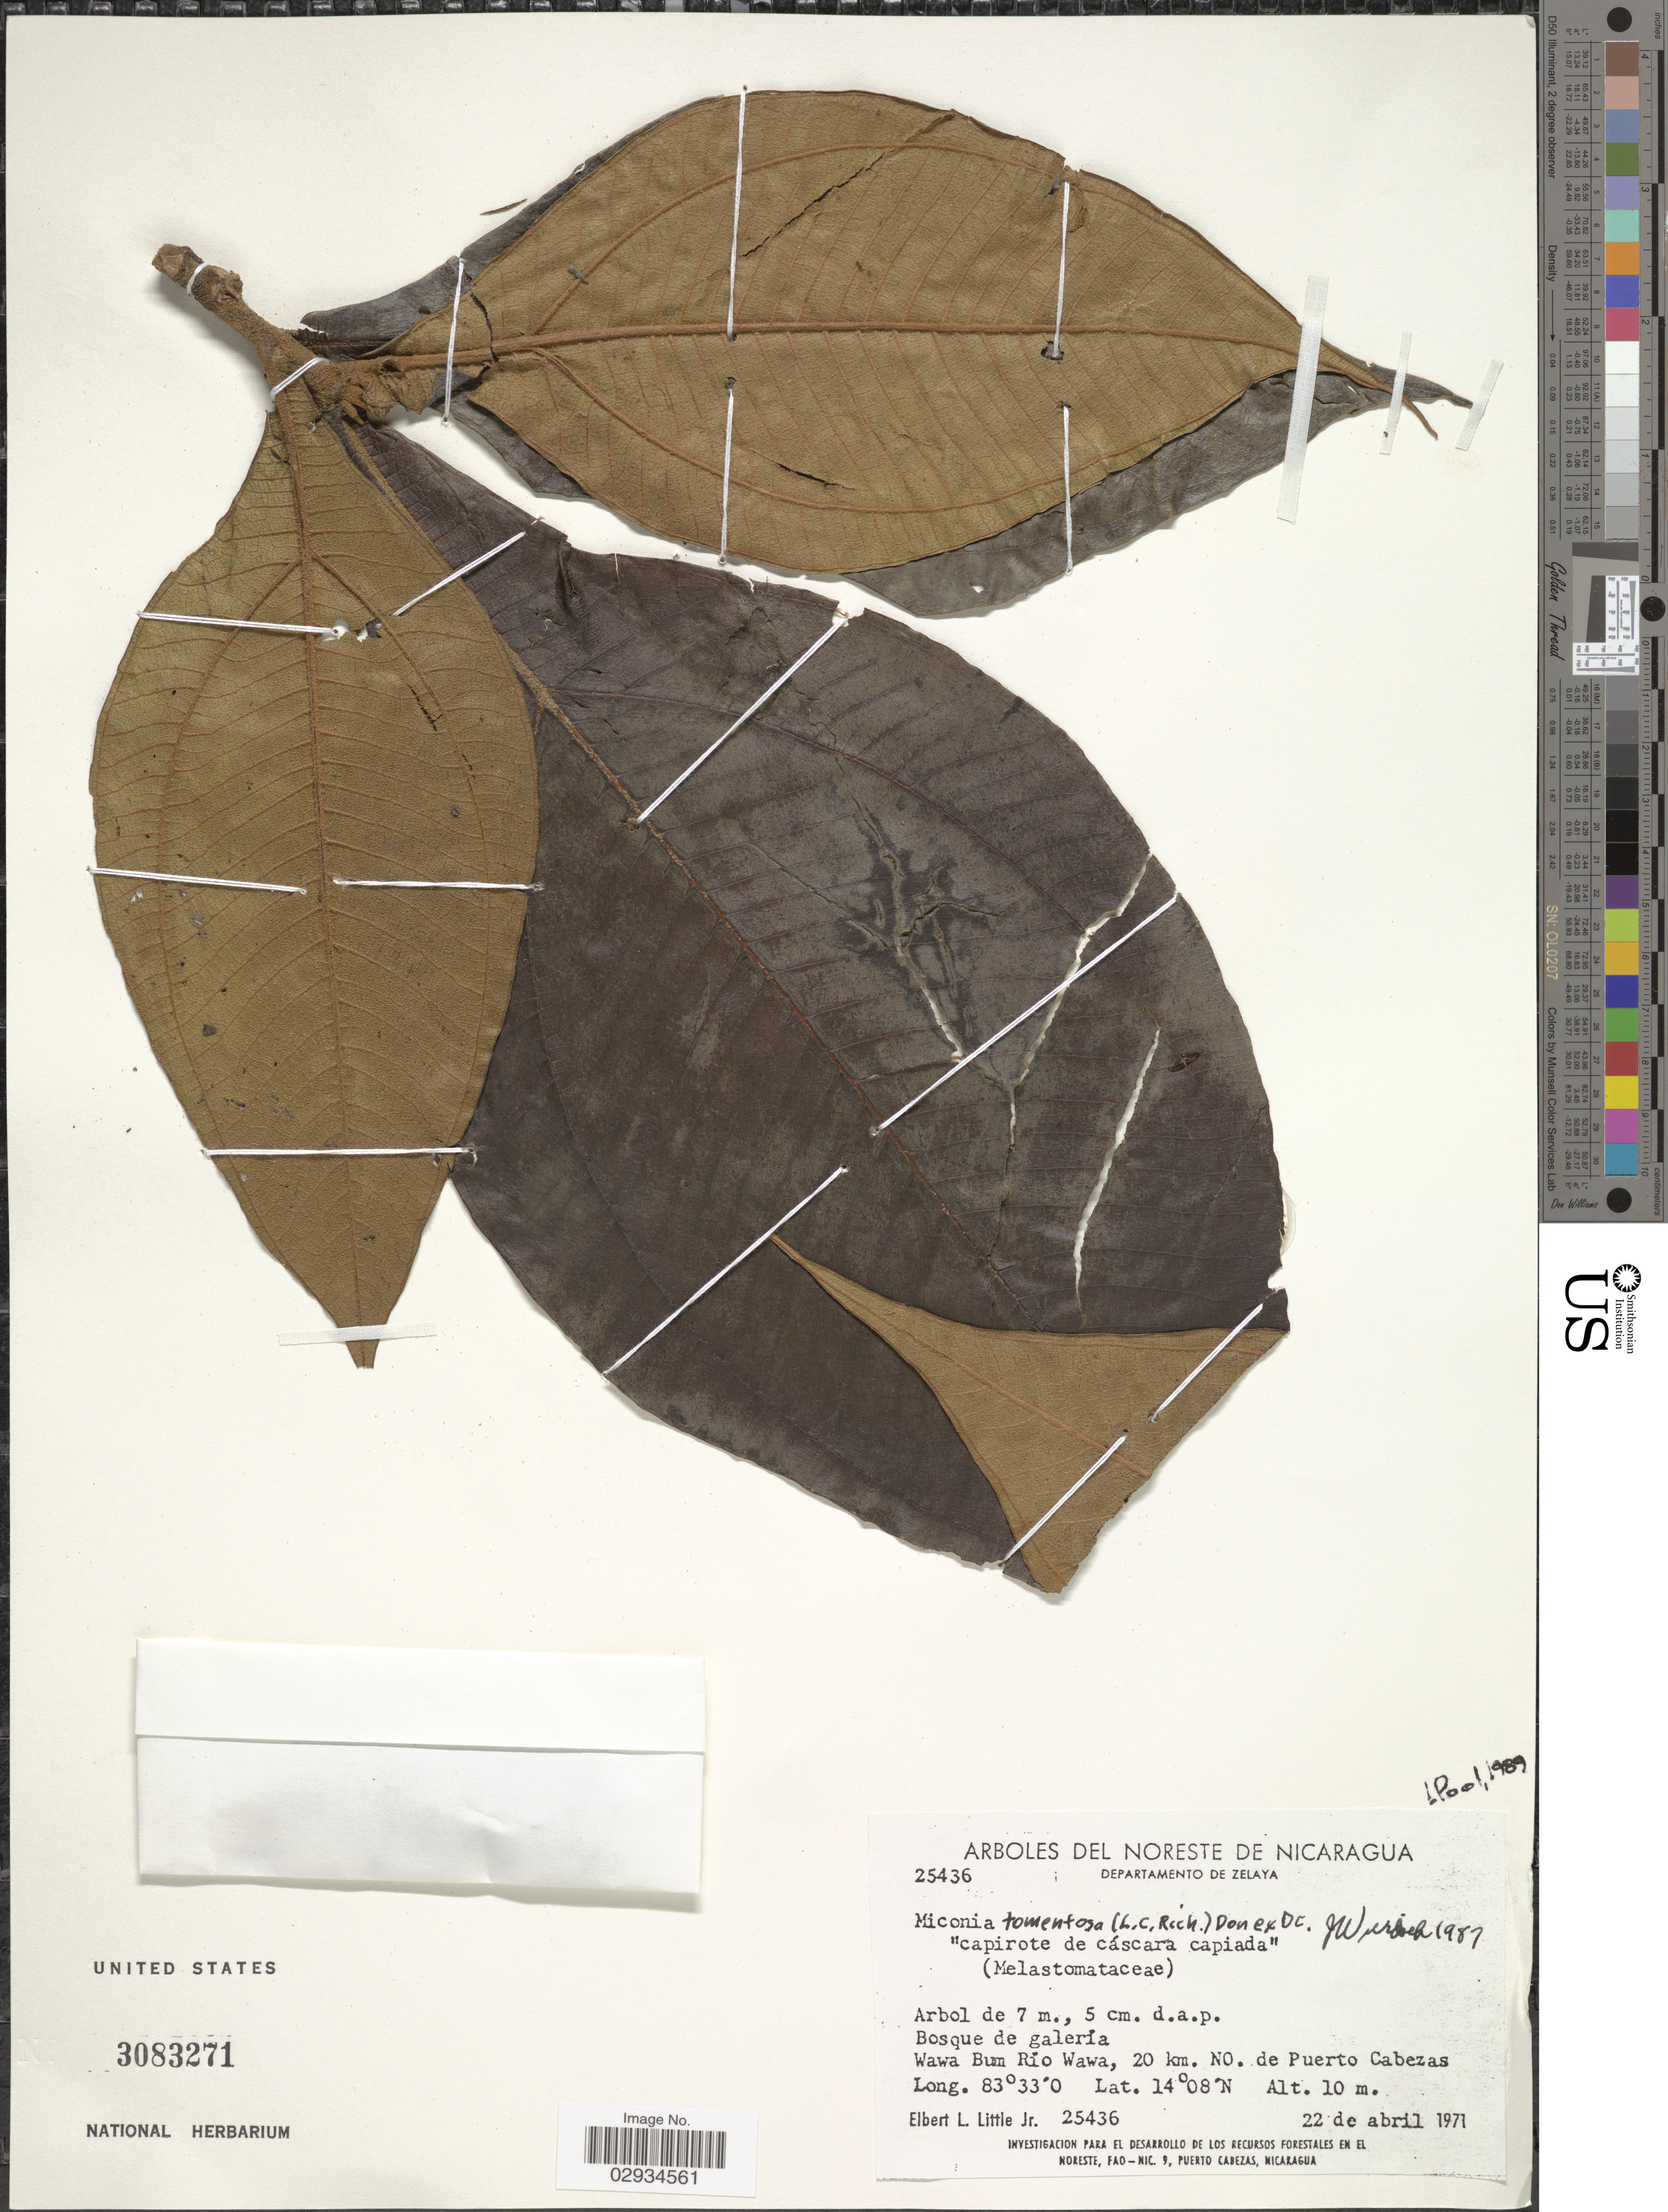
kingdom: Plantae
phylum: Tracheophyta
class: Magnoliopsida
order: Myrtales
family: Melastomataceae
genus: Miconia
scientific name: Miconia tomentosa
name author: (Rich.) D. Don ex DC.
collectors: E. L. Little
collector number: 25436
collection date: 1971-04-22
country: Nicaragua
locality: Noreste de Nicaragua. Departamento de Zelaya. Wawa Bum Río Wawa, 20 km. NO. de Puerto Cabezas.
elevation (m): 10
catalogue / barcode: US 3083271